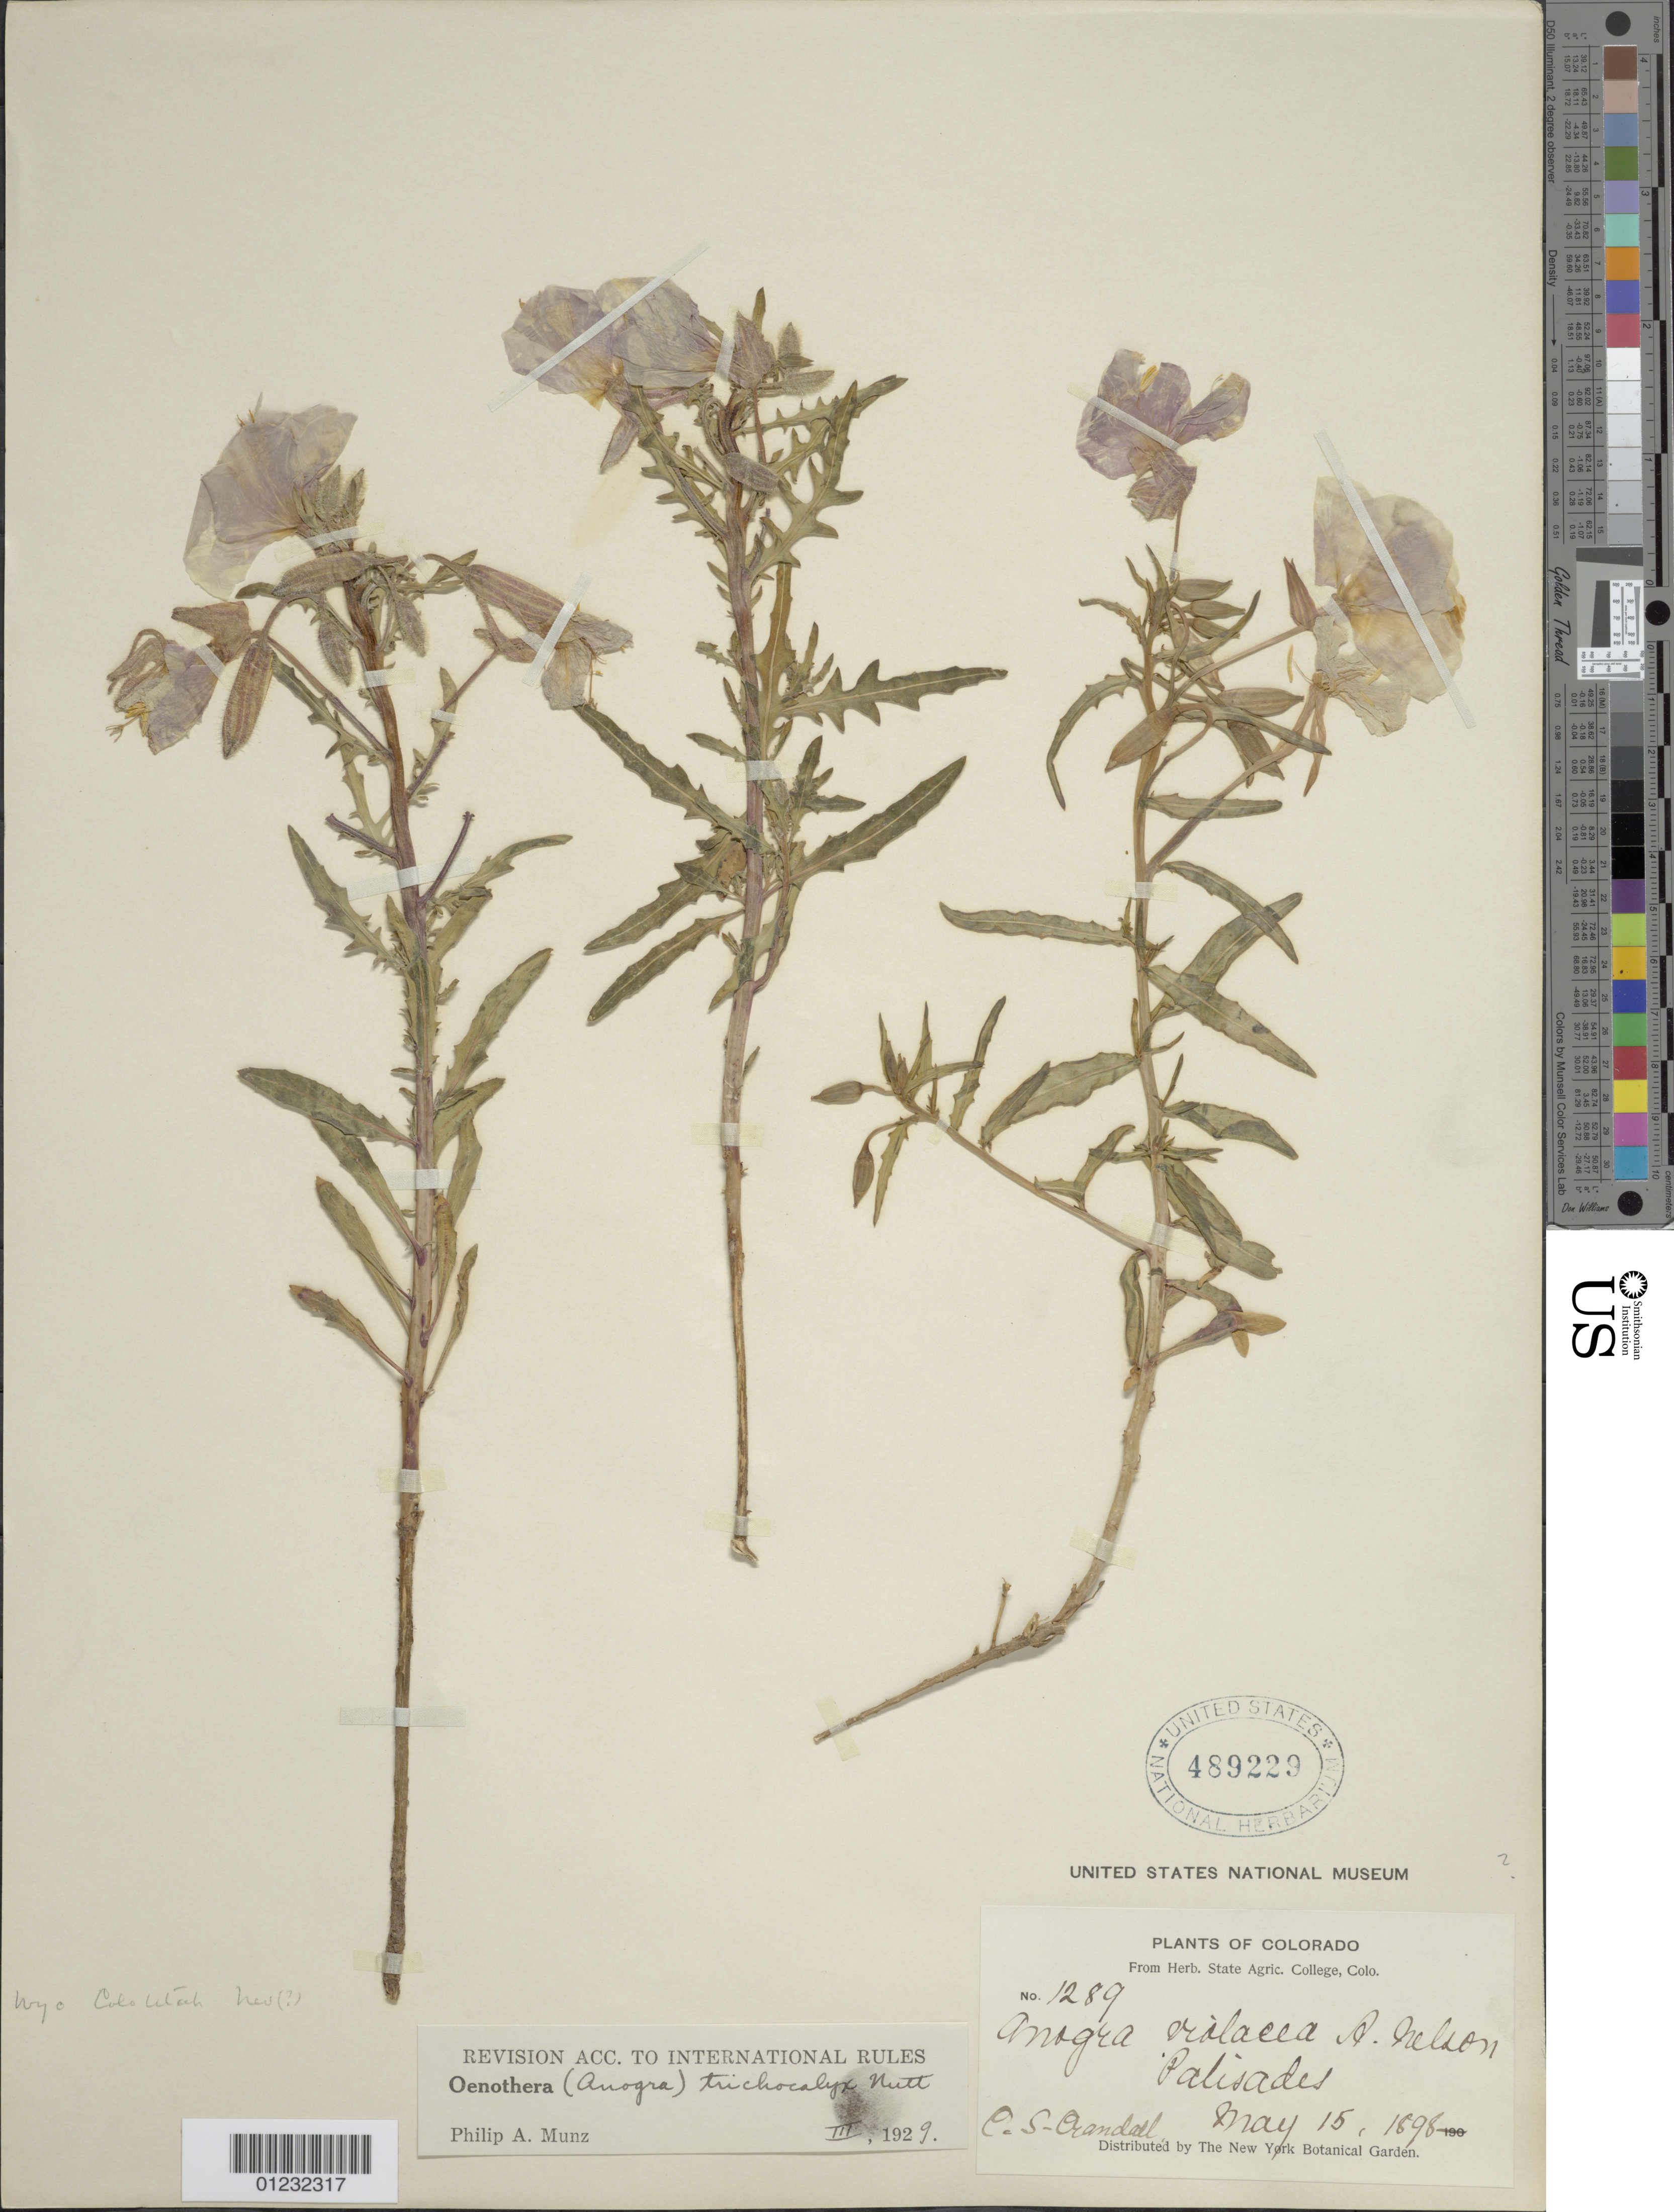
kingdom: Plantae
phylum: Tracheophyta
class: Magnoliopsida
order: Myrtales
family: Onagraceae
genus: Oenothera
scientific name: Oenothera pallida subsp. trichocalyx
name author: (Nutt.) Munz & W.M. Klein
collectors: C. Crandall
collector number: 1289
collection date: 1898-05-15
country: United States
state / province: Wyoming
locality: Palisades.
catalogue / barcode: US 489229